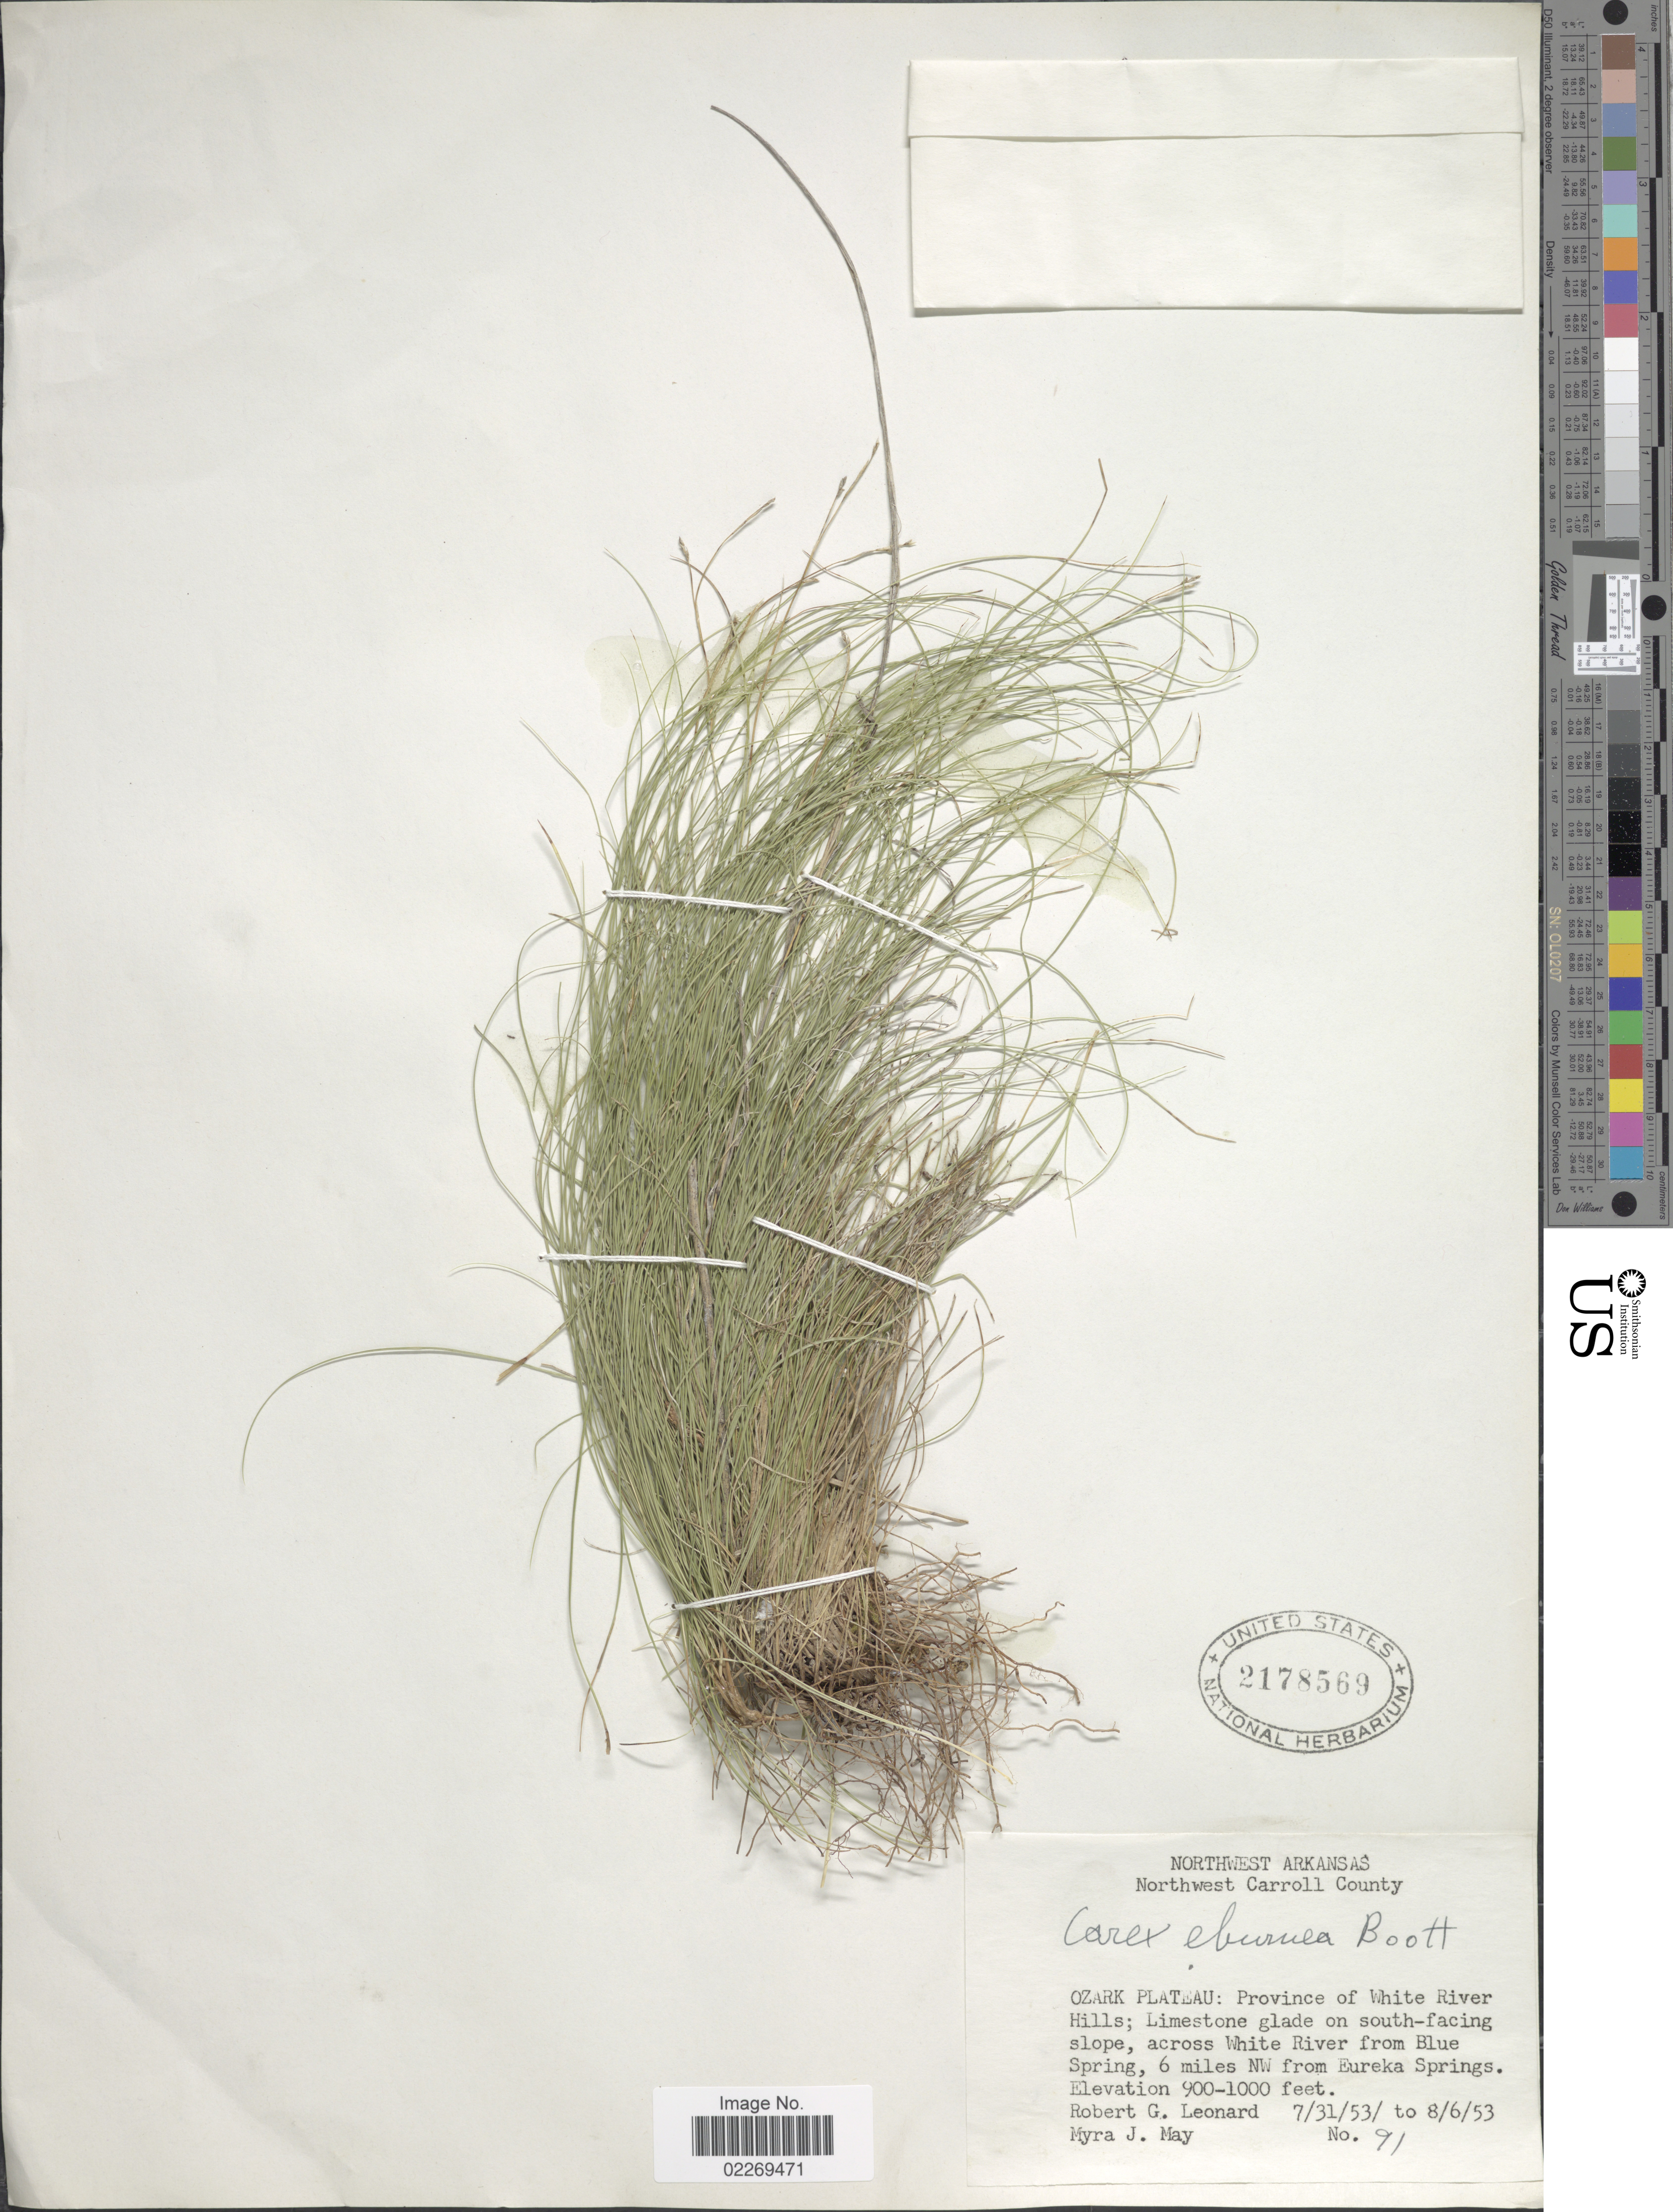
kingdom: Plantae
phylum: Tracheophyta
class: Liliopsida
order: Poales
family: Cyperaceae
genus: Carex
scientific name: Carex eburnea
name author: Boott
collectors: R. Leonard & M. May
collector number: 91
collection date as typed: Transcribed d/m/y: 31/7/53 to 6/8/53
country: United States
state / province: Arkansas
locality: Northwest Arkansas, Northwest Carroll County, Ozark Plateau: Province of White River Hills, Limestone glade on south-facing slope, across White River from Blue Spring, 6 miles NW from Eureka Springs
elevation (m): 274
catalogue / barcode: US 2178569